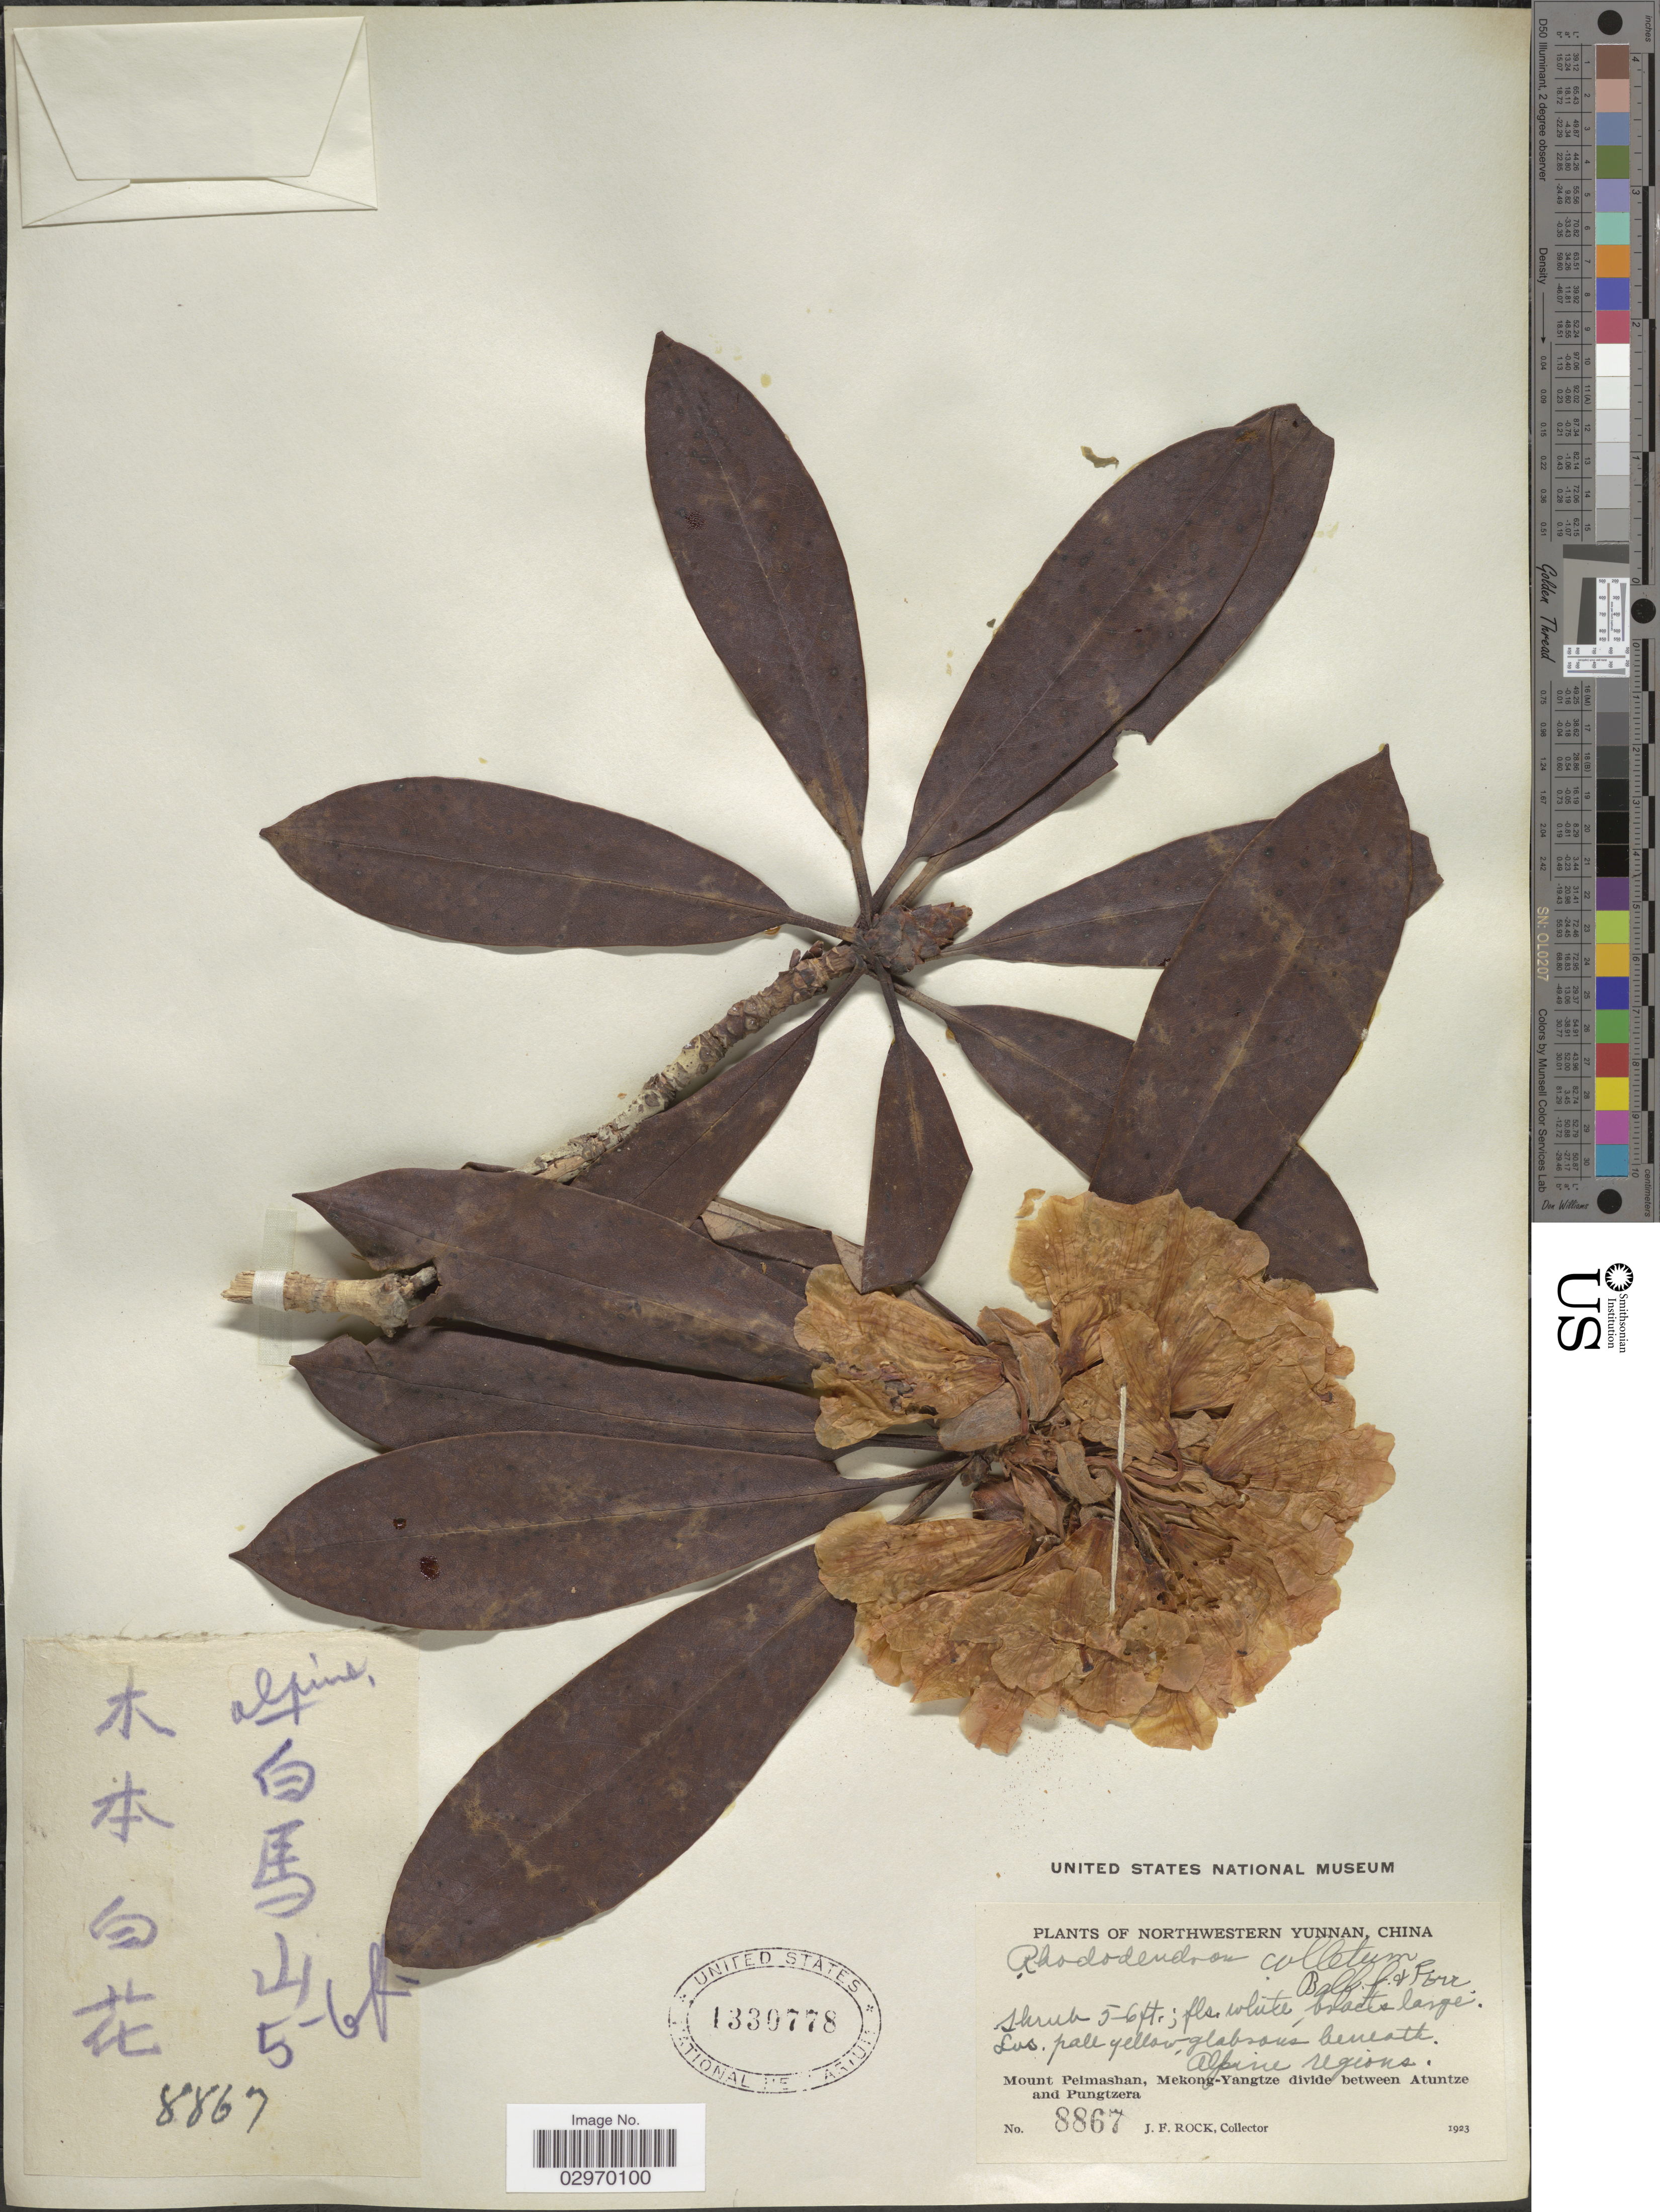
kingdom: Plantae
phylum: Tracheophyta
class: Magnoliopsida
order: Ericales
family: Ericaceae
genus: Rhododendron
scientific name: Rhododendron colletum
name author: Balf. f. & Forrest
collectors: J. Rock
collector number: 8867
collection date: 1923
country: China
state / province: Yunnan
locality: Northwestern Yunnan. Alpine regions. Mount Peimashan, Mekong-Yangtze divide between Atuntze and Pungtzera.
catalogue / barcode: US 1330778